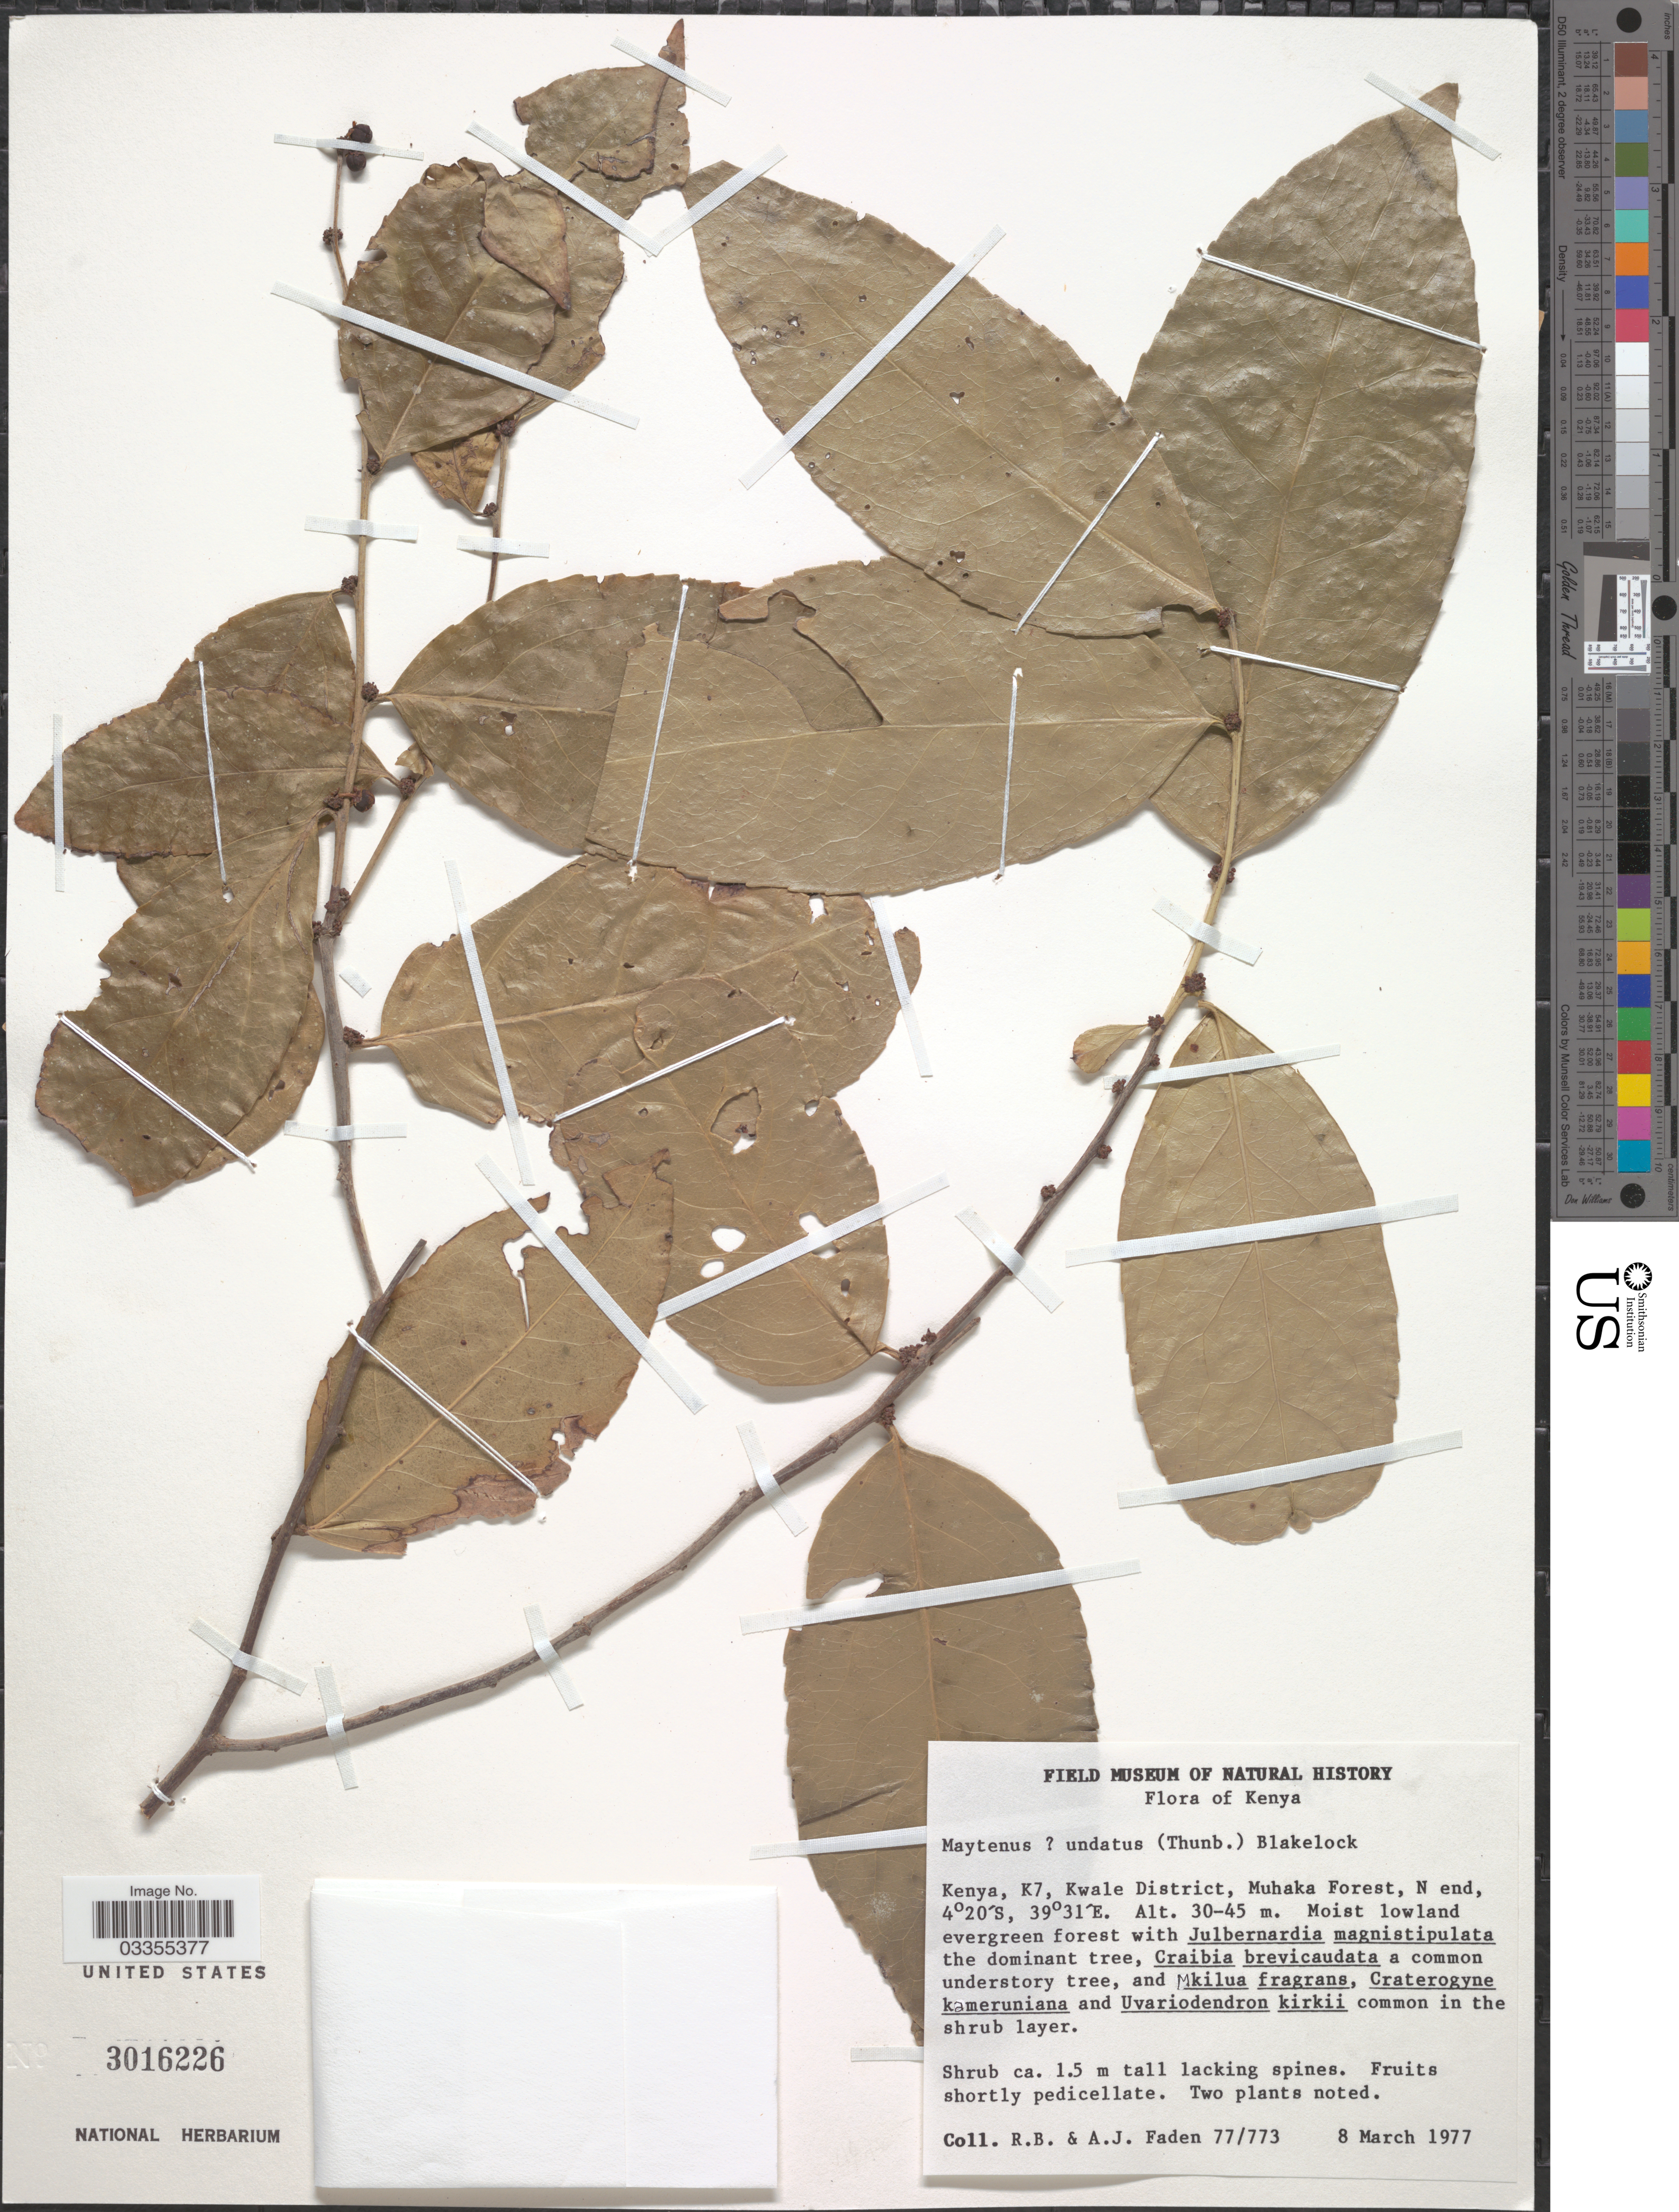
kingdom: Plantae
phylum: Tracheophyta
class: Magnoliopsida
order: Celastrales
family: Celastraceae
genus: Maytenus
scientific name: Maytenus undata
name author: (Thunb.) Blakelock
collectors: R. B. Faden & A. J. Faden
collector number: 77/773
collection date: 1977-03-08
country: Kenya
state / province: Kwale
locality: K7, Kwale District, Muhaka Forest, N end.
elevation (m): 30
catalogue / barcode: US 3016226